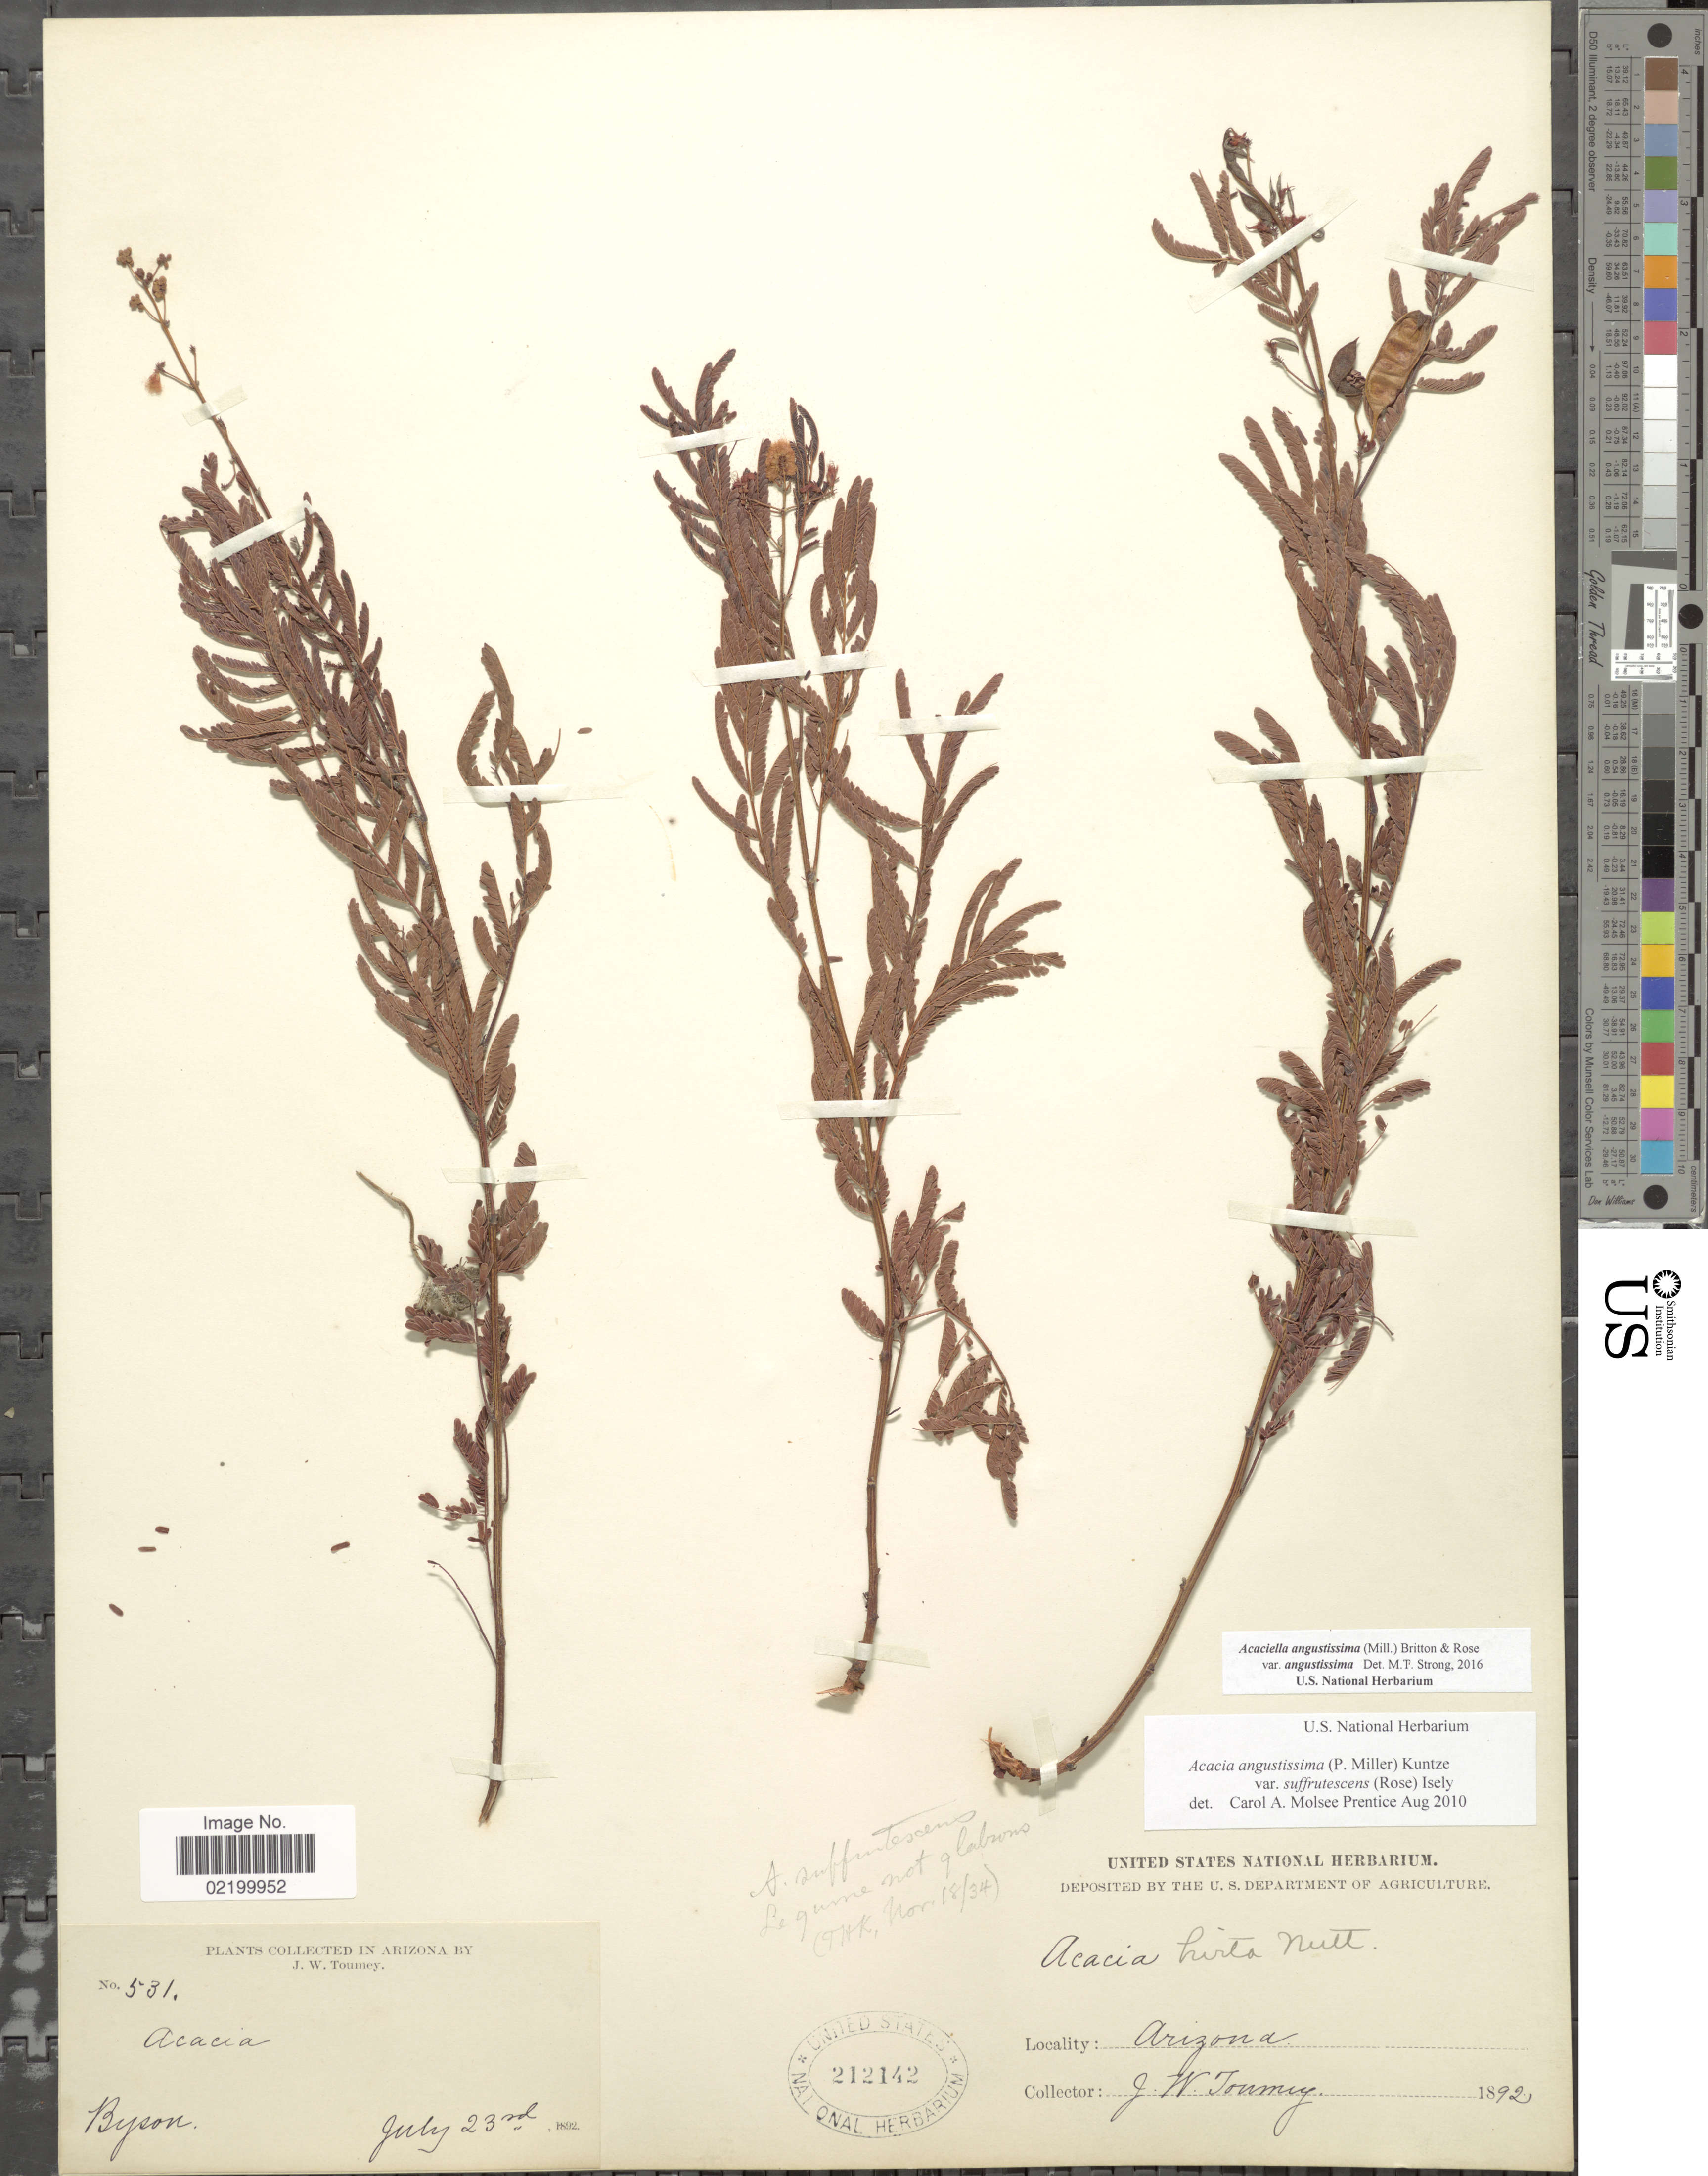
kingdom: Plantae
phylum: Tracheophyta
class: Magnoliopsida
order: Fabales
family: Fabaceae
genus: Acaciella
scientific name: Acaciella angustissima var. angustissima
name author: (Mill.) Britton & Rose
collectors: J. W. Toumey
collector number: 531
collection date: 1892-07-23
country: United States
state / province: Arizona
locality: Byson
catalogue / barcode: US 212142